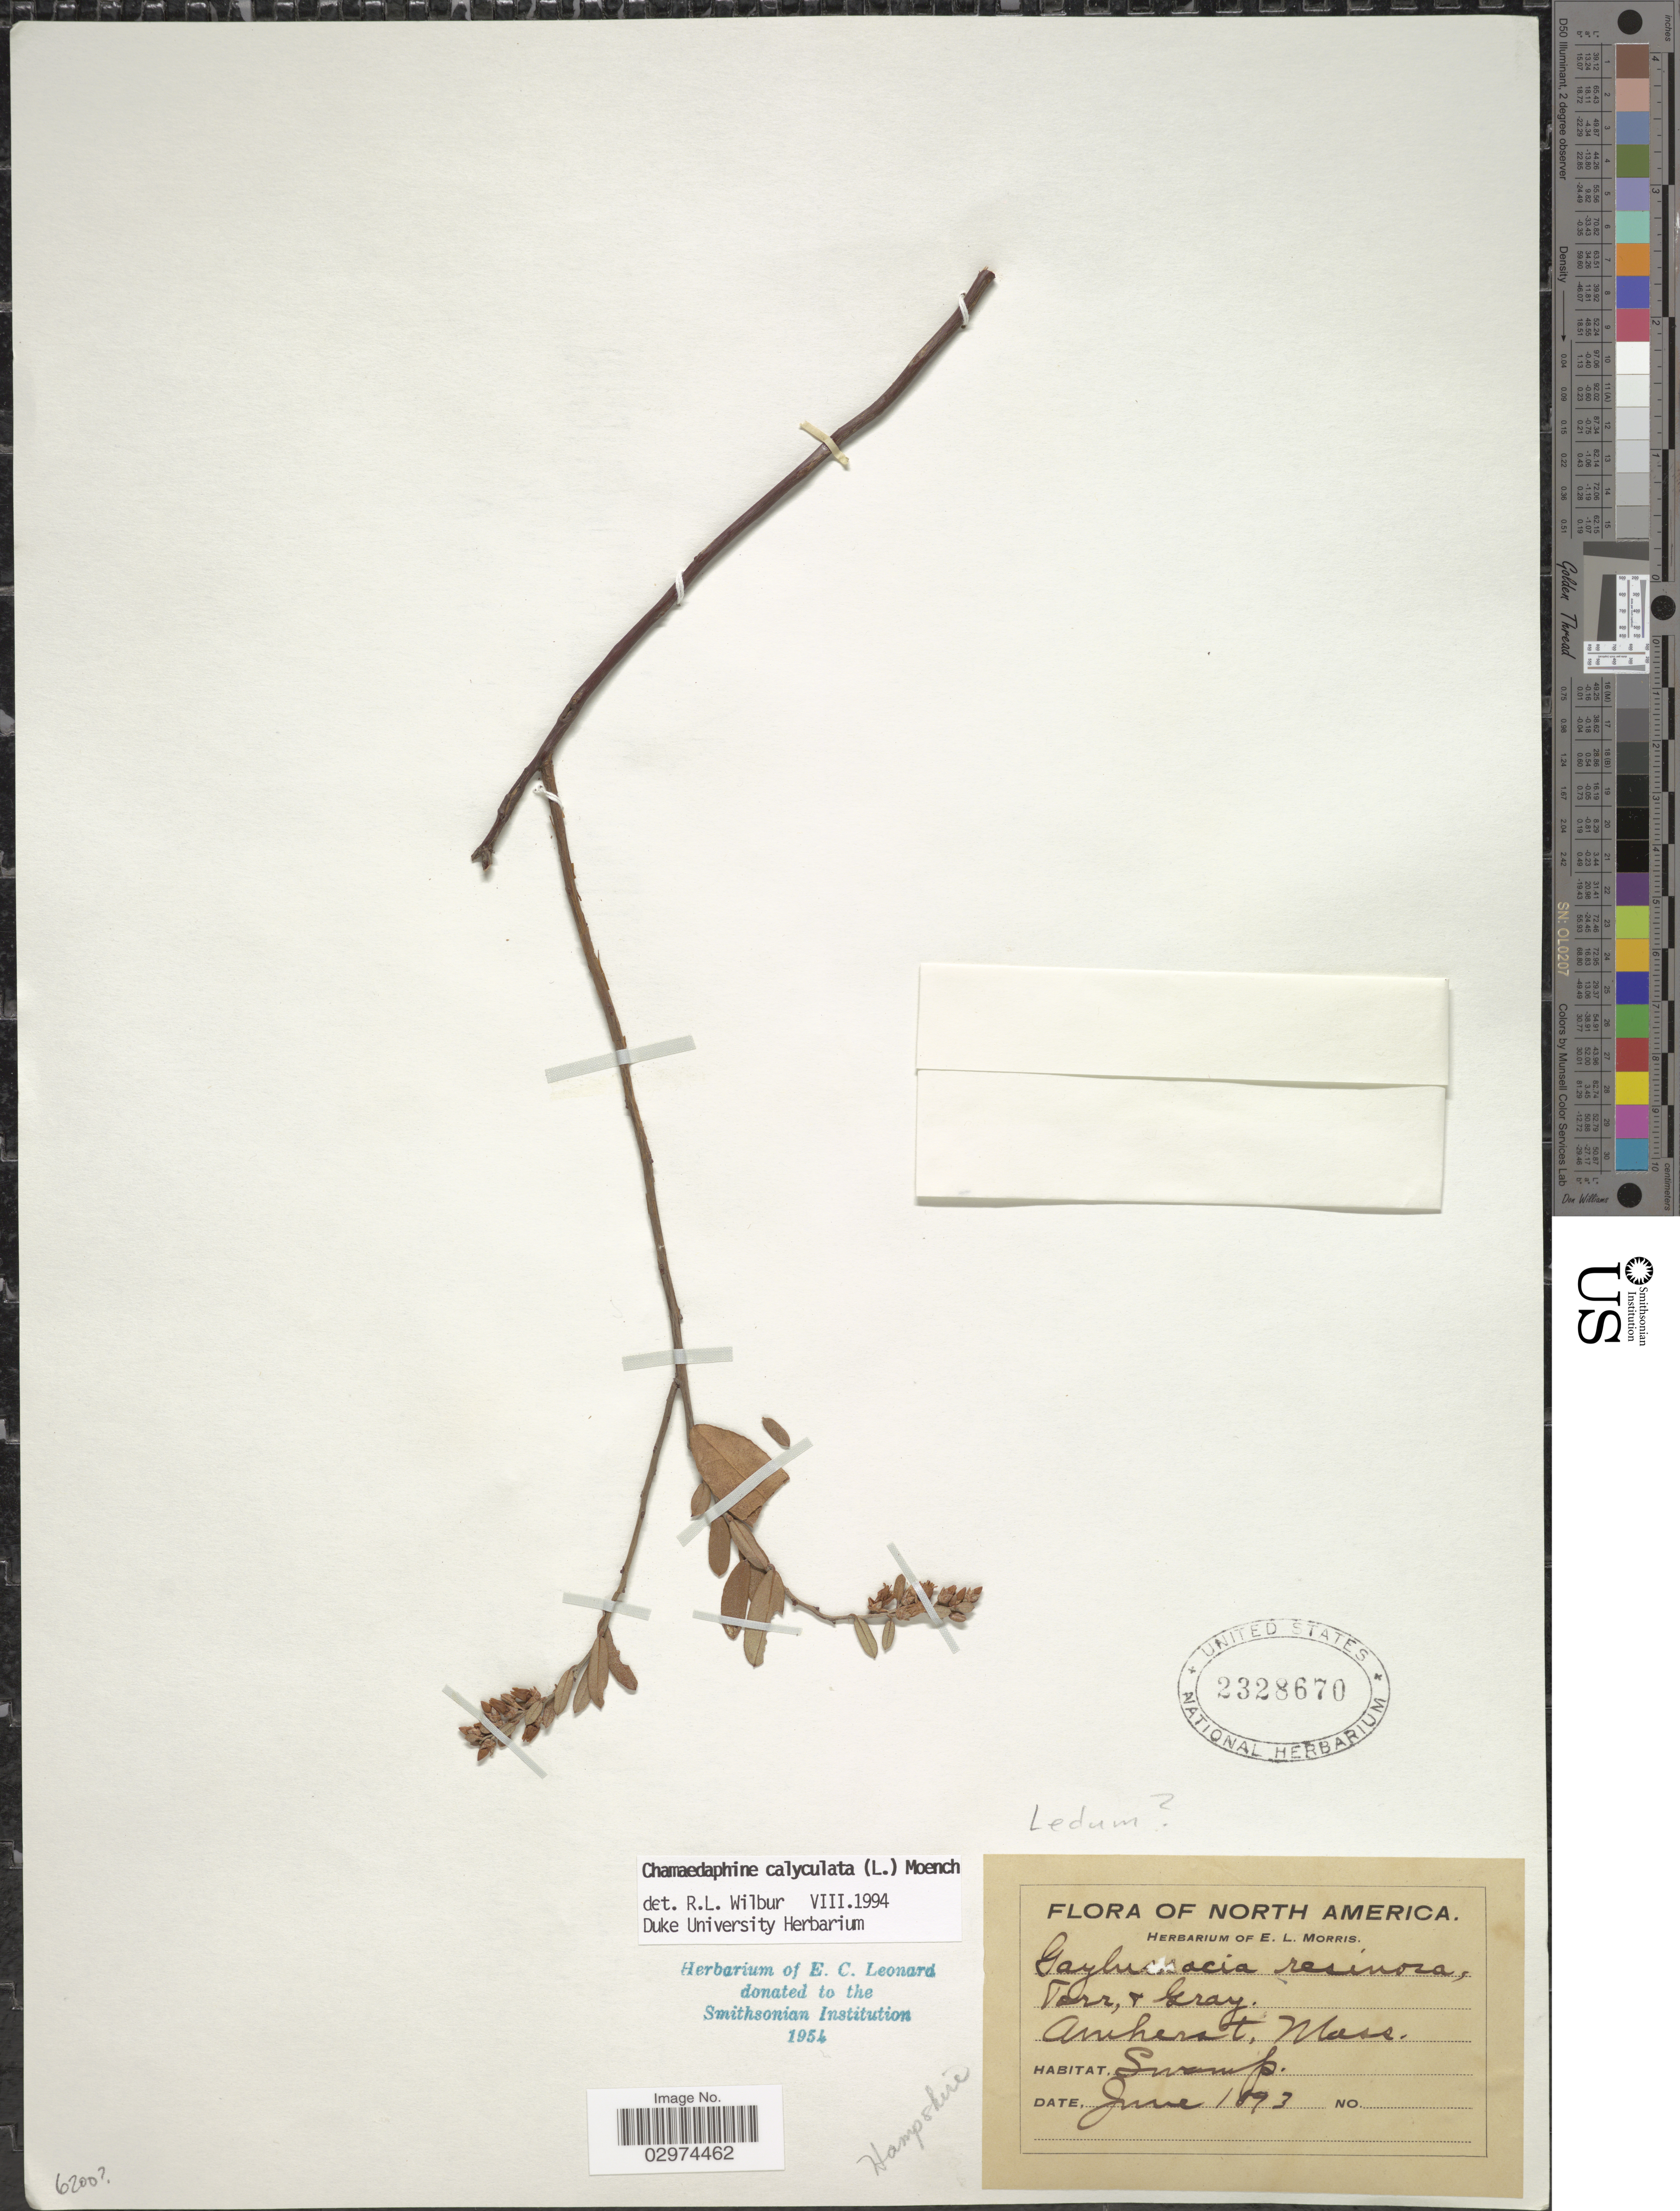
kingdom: Plantae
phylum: Tracheophyta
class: Magnoliopsida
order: Ericales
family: Ericaceae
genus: Chamaedaphne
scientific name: Chamaedaphne calyculata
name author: (L.) Moench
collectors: ex herb. Of E. L. Morris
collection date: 1893-06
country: United States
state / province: Massachusetts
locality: Amherst.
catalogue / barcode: US 2328670